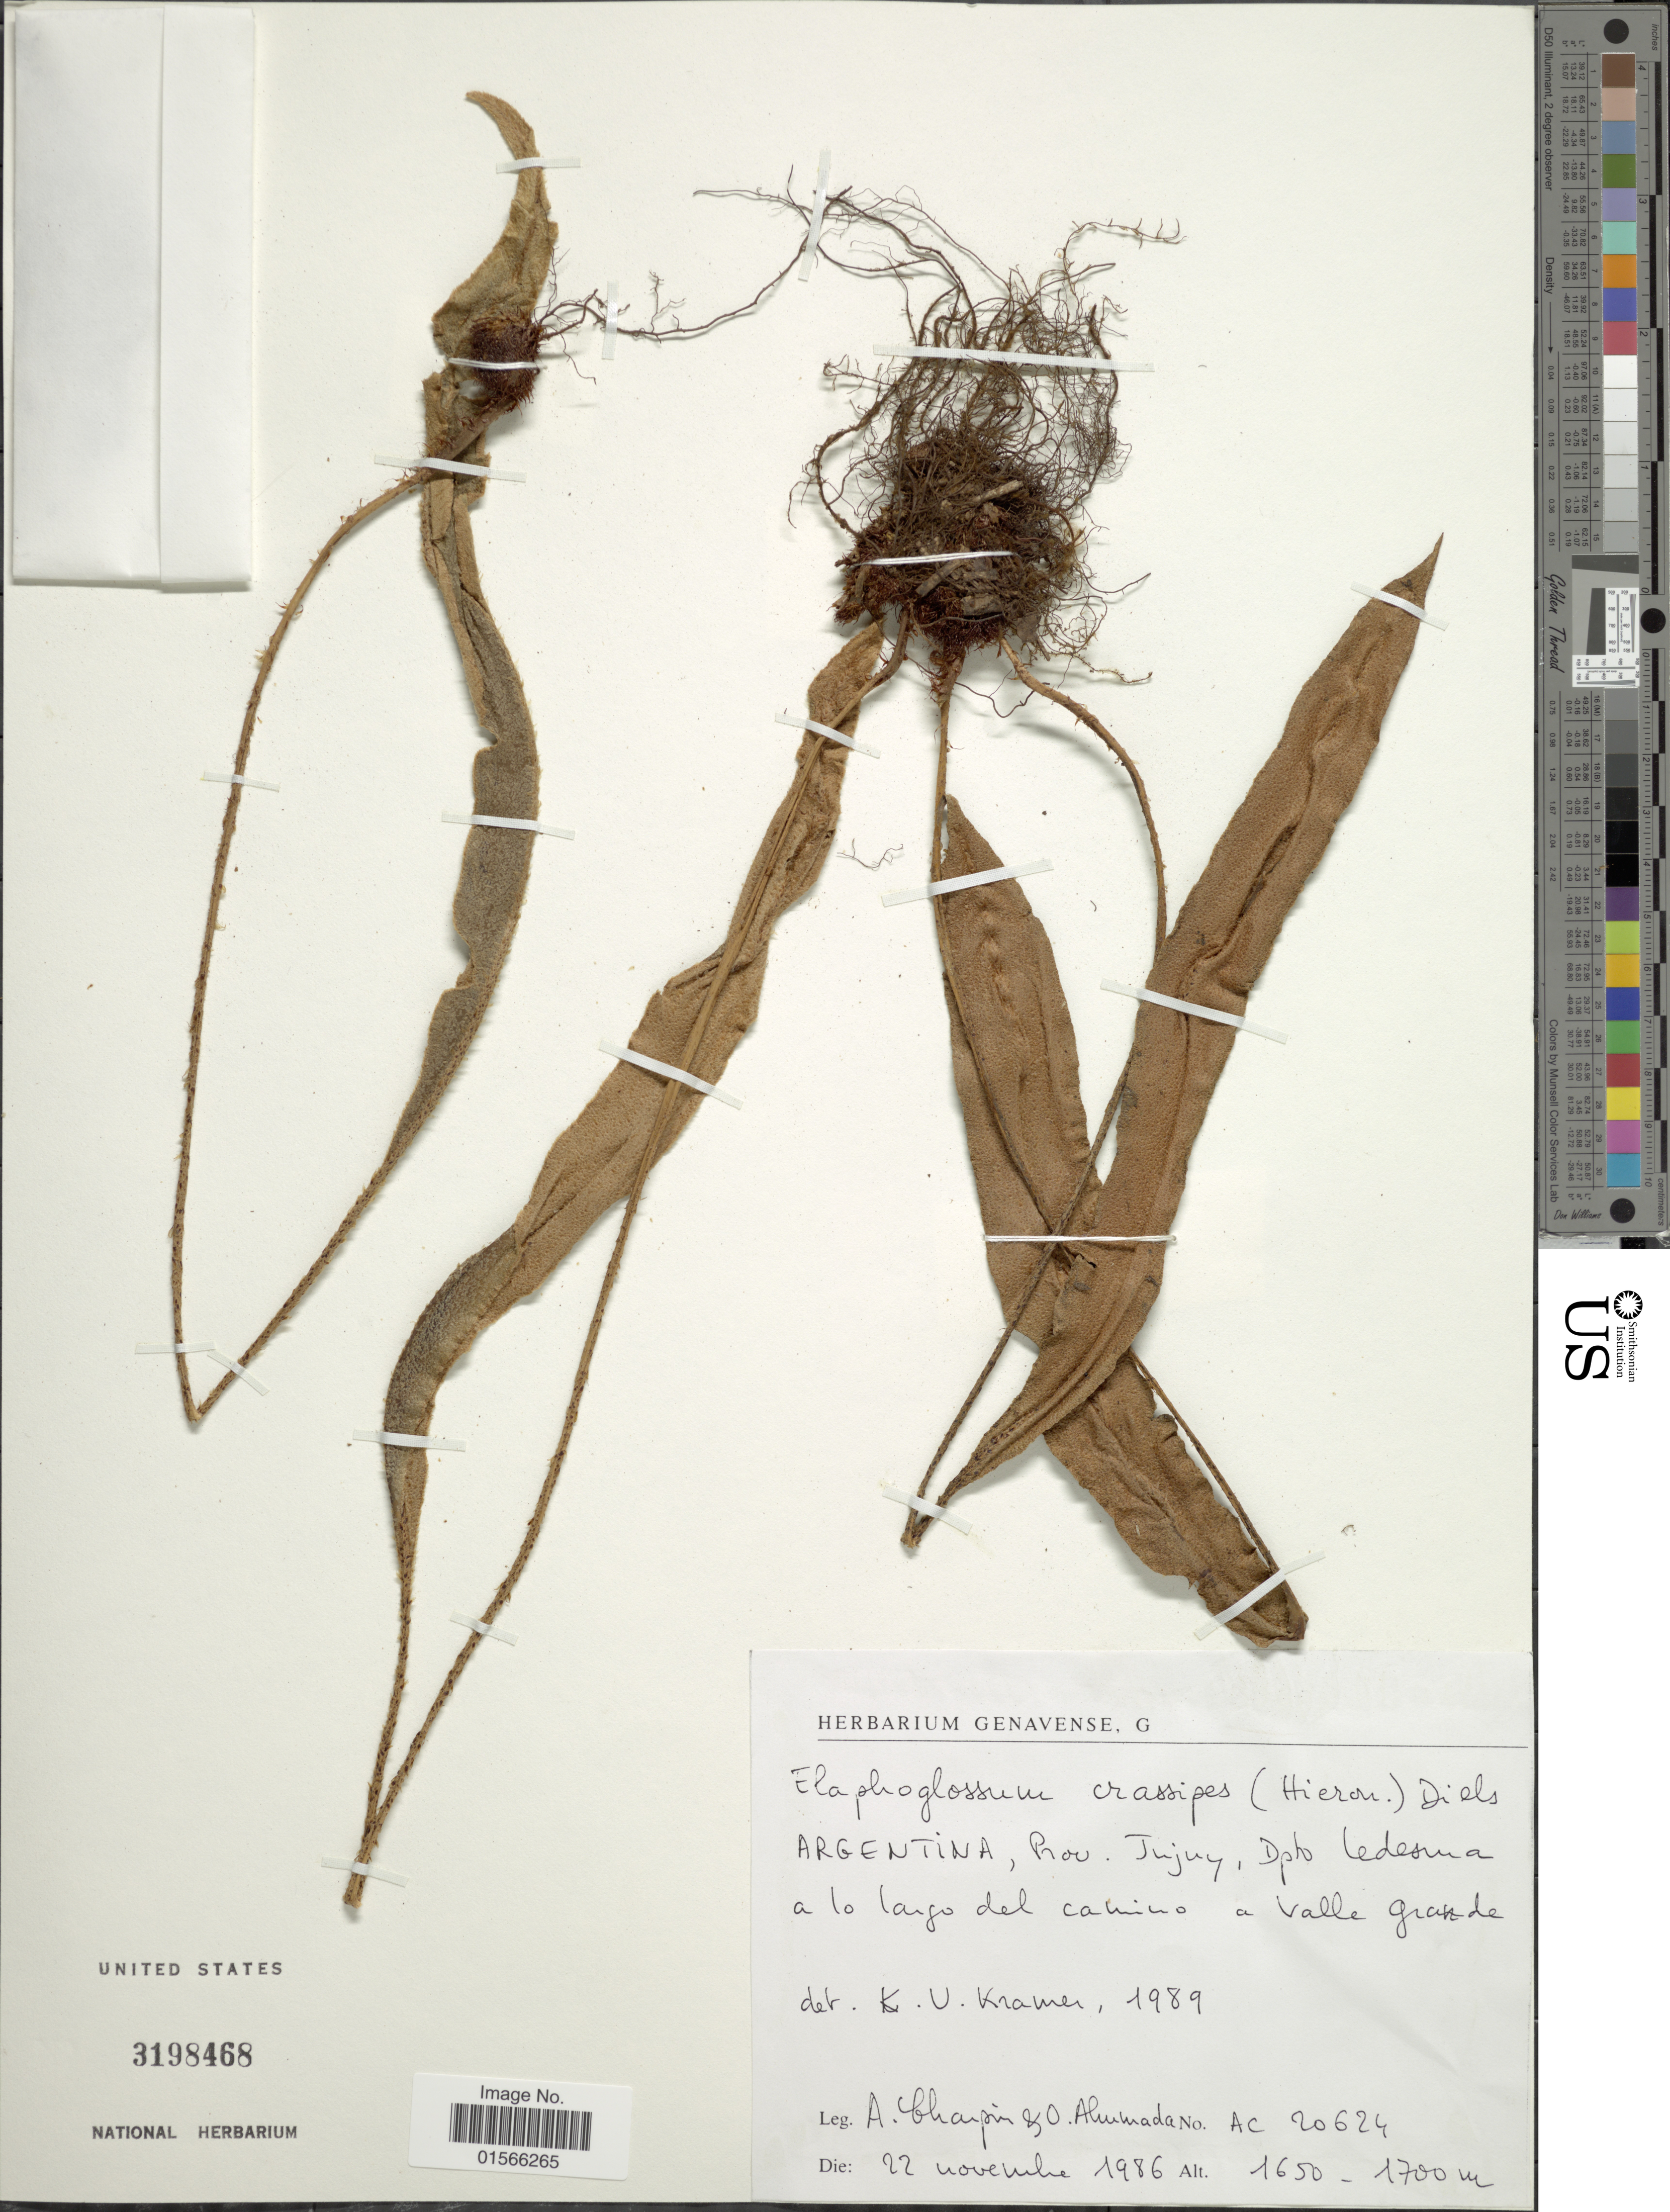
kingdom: Plantae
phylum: Tracheophyta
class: Polypodiopsida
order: Polypodiales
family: Dryopteridaceae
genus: Elaphoglossum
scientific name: Elaphoglossum crassipes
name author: (Hieron.) Diels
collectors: A. Charpin & O. Ahumada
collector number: AC 20624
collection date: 1986-11-22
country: Argentina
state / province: Jujuy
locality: Dpto Ledesma a lo largo del camino a Valle Grande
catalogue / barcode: US 3198468